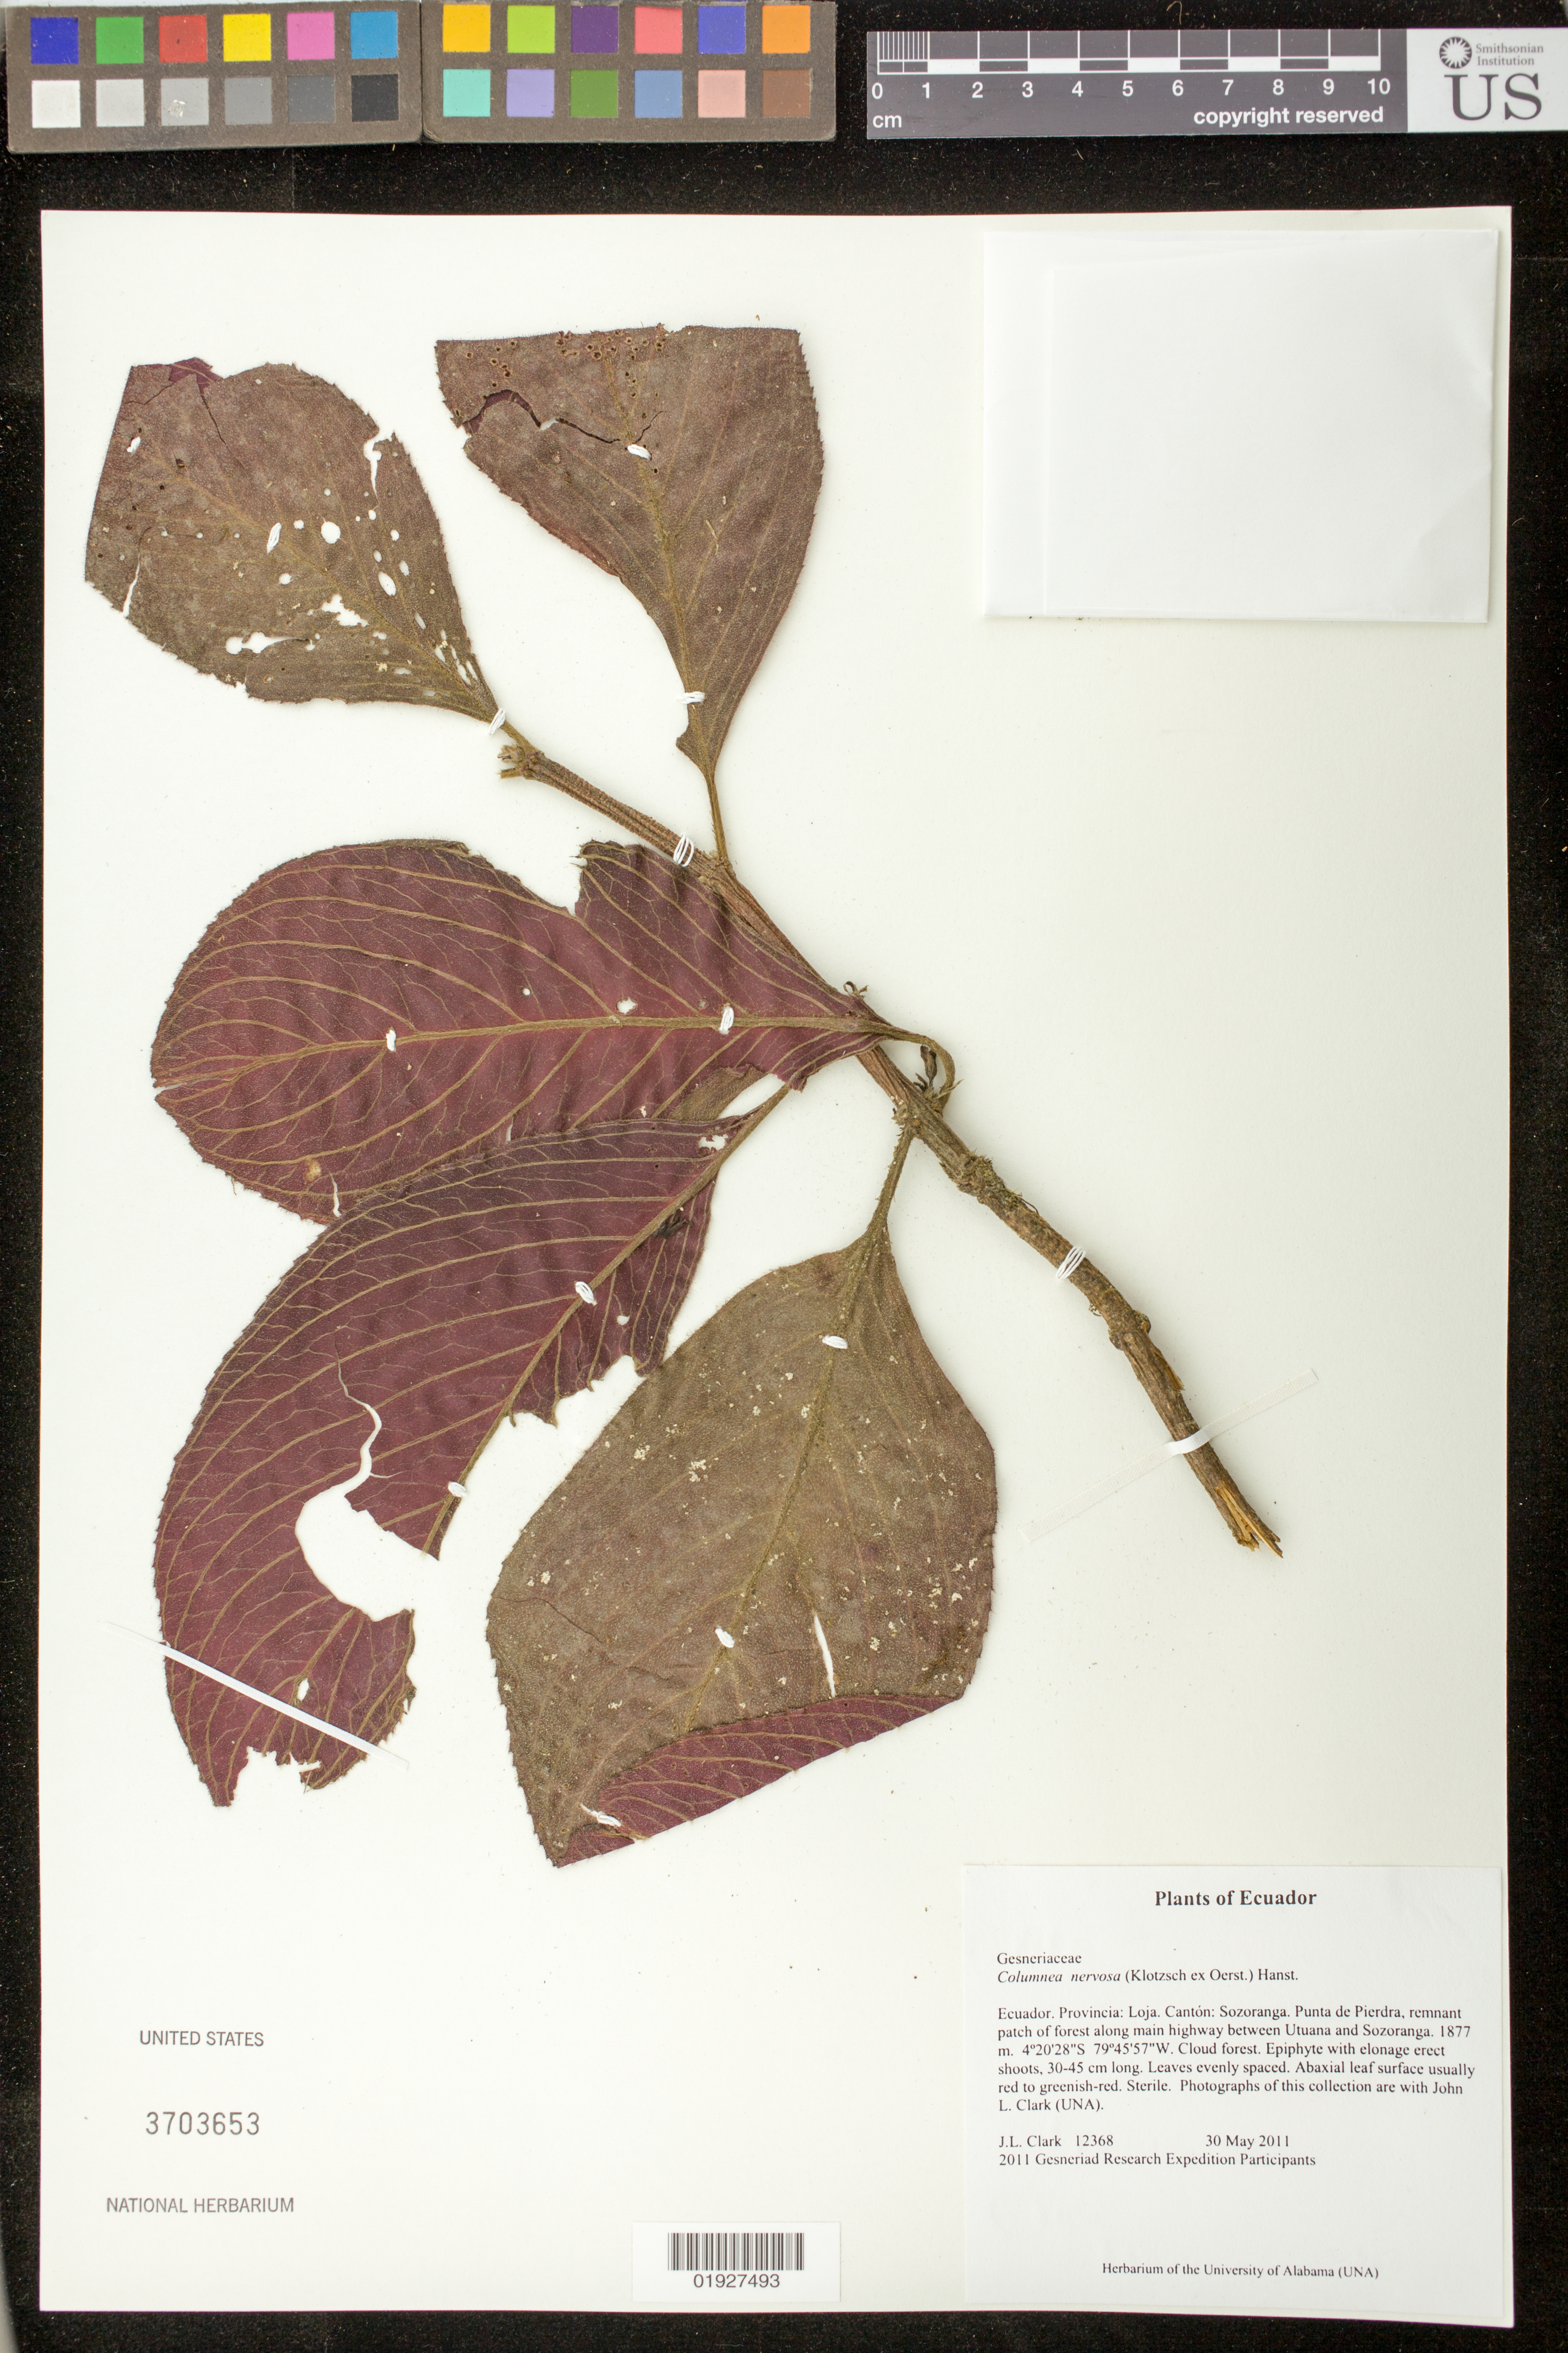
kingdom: Plantae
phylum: Tracheophyta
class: Magnoliopsida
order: Lamiales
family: Gesneriaceae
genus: Columnea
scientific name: Columnea nervosa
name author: (Klotzsch ex Oerst.) Hanst.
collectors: J. L. Clark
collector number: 12368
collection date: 2011-05-30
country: Ecuador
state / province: Loja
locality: Canton: Sozoranga. Punta de Pierdra, remnant patch of forest along main highway between Utuana and Sozoranga.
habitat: Cloud forest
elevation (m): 1877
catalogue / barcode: US 3703653